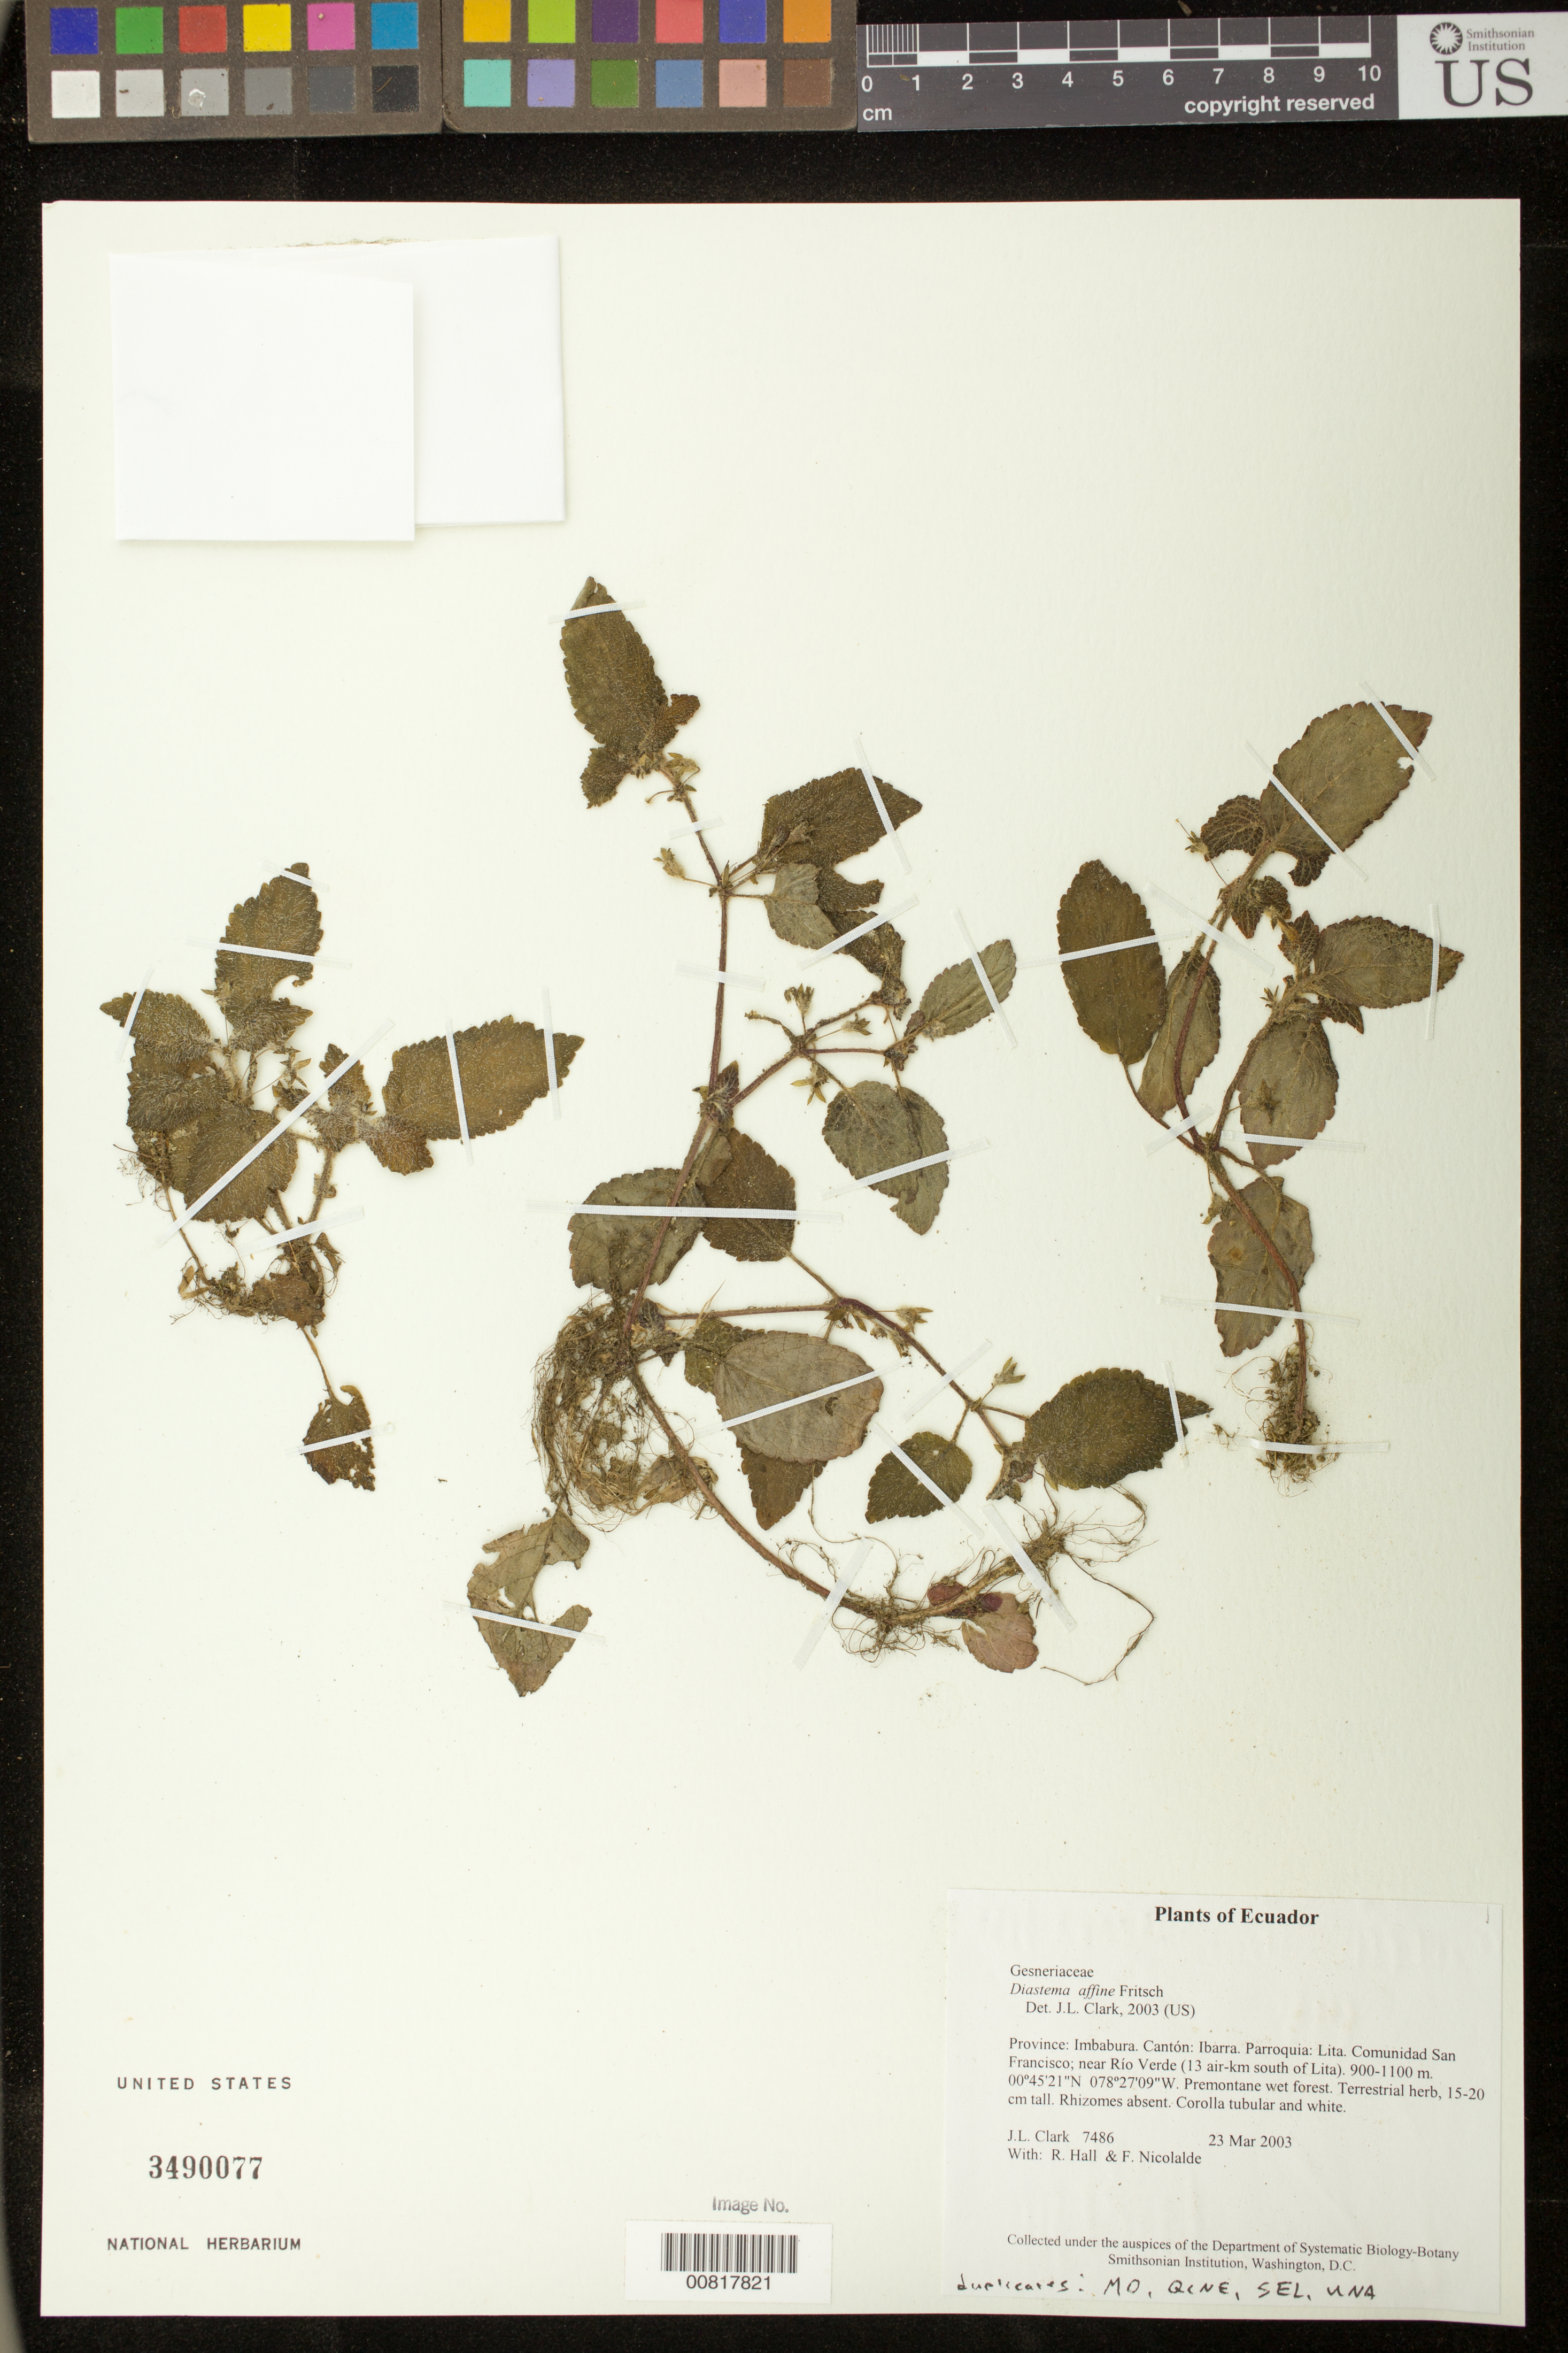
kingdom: Plantae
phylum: Tracheophyta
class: Magnoliopsida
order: Lamiales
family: Gesneriaceae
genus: Diastema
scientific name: Diastema affine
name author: Fritsch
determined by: Clark, J. L., (SEL), The Marie Selby Botanical Garden (UNITED STATES)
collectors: J. L. Clark, R. Hall & F. Nicolalde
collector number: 7486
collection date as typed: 23 Mar 2003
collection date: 2003-03-23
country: Ecuador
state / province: Imbabura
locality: Ibarra. Parroquia: Lita. Comunidad San Francisco; near Río Verde (13 air-km south of Lita).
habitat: Premontane wet forest.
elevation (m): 900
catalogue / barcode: US 3490077